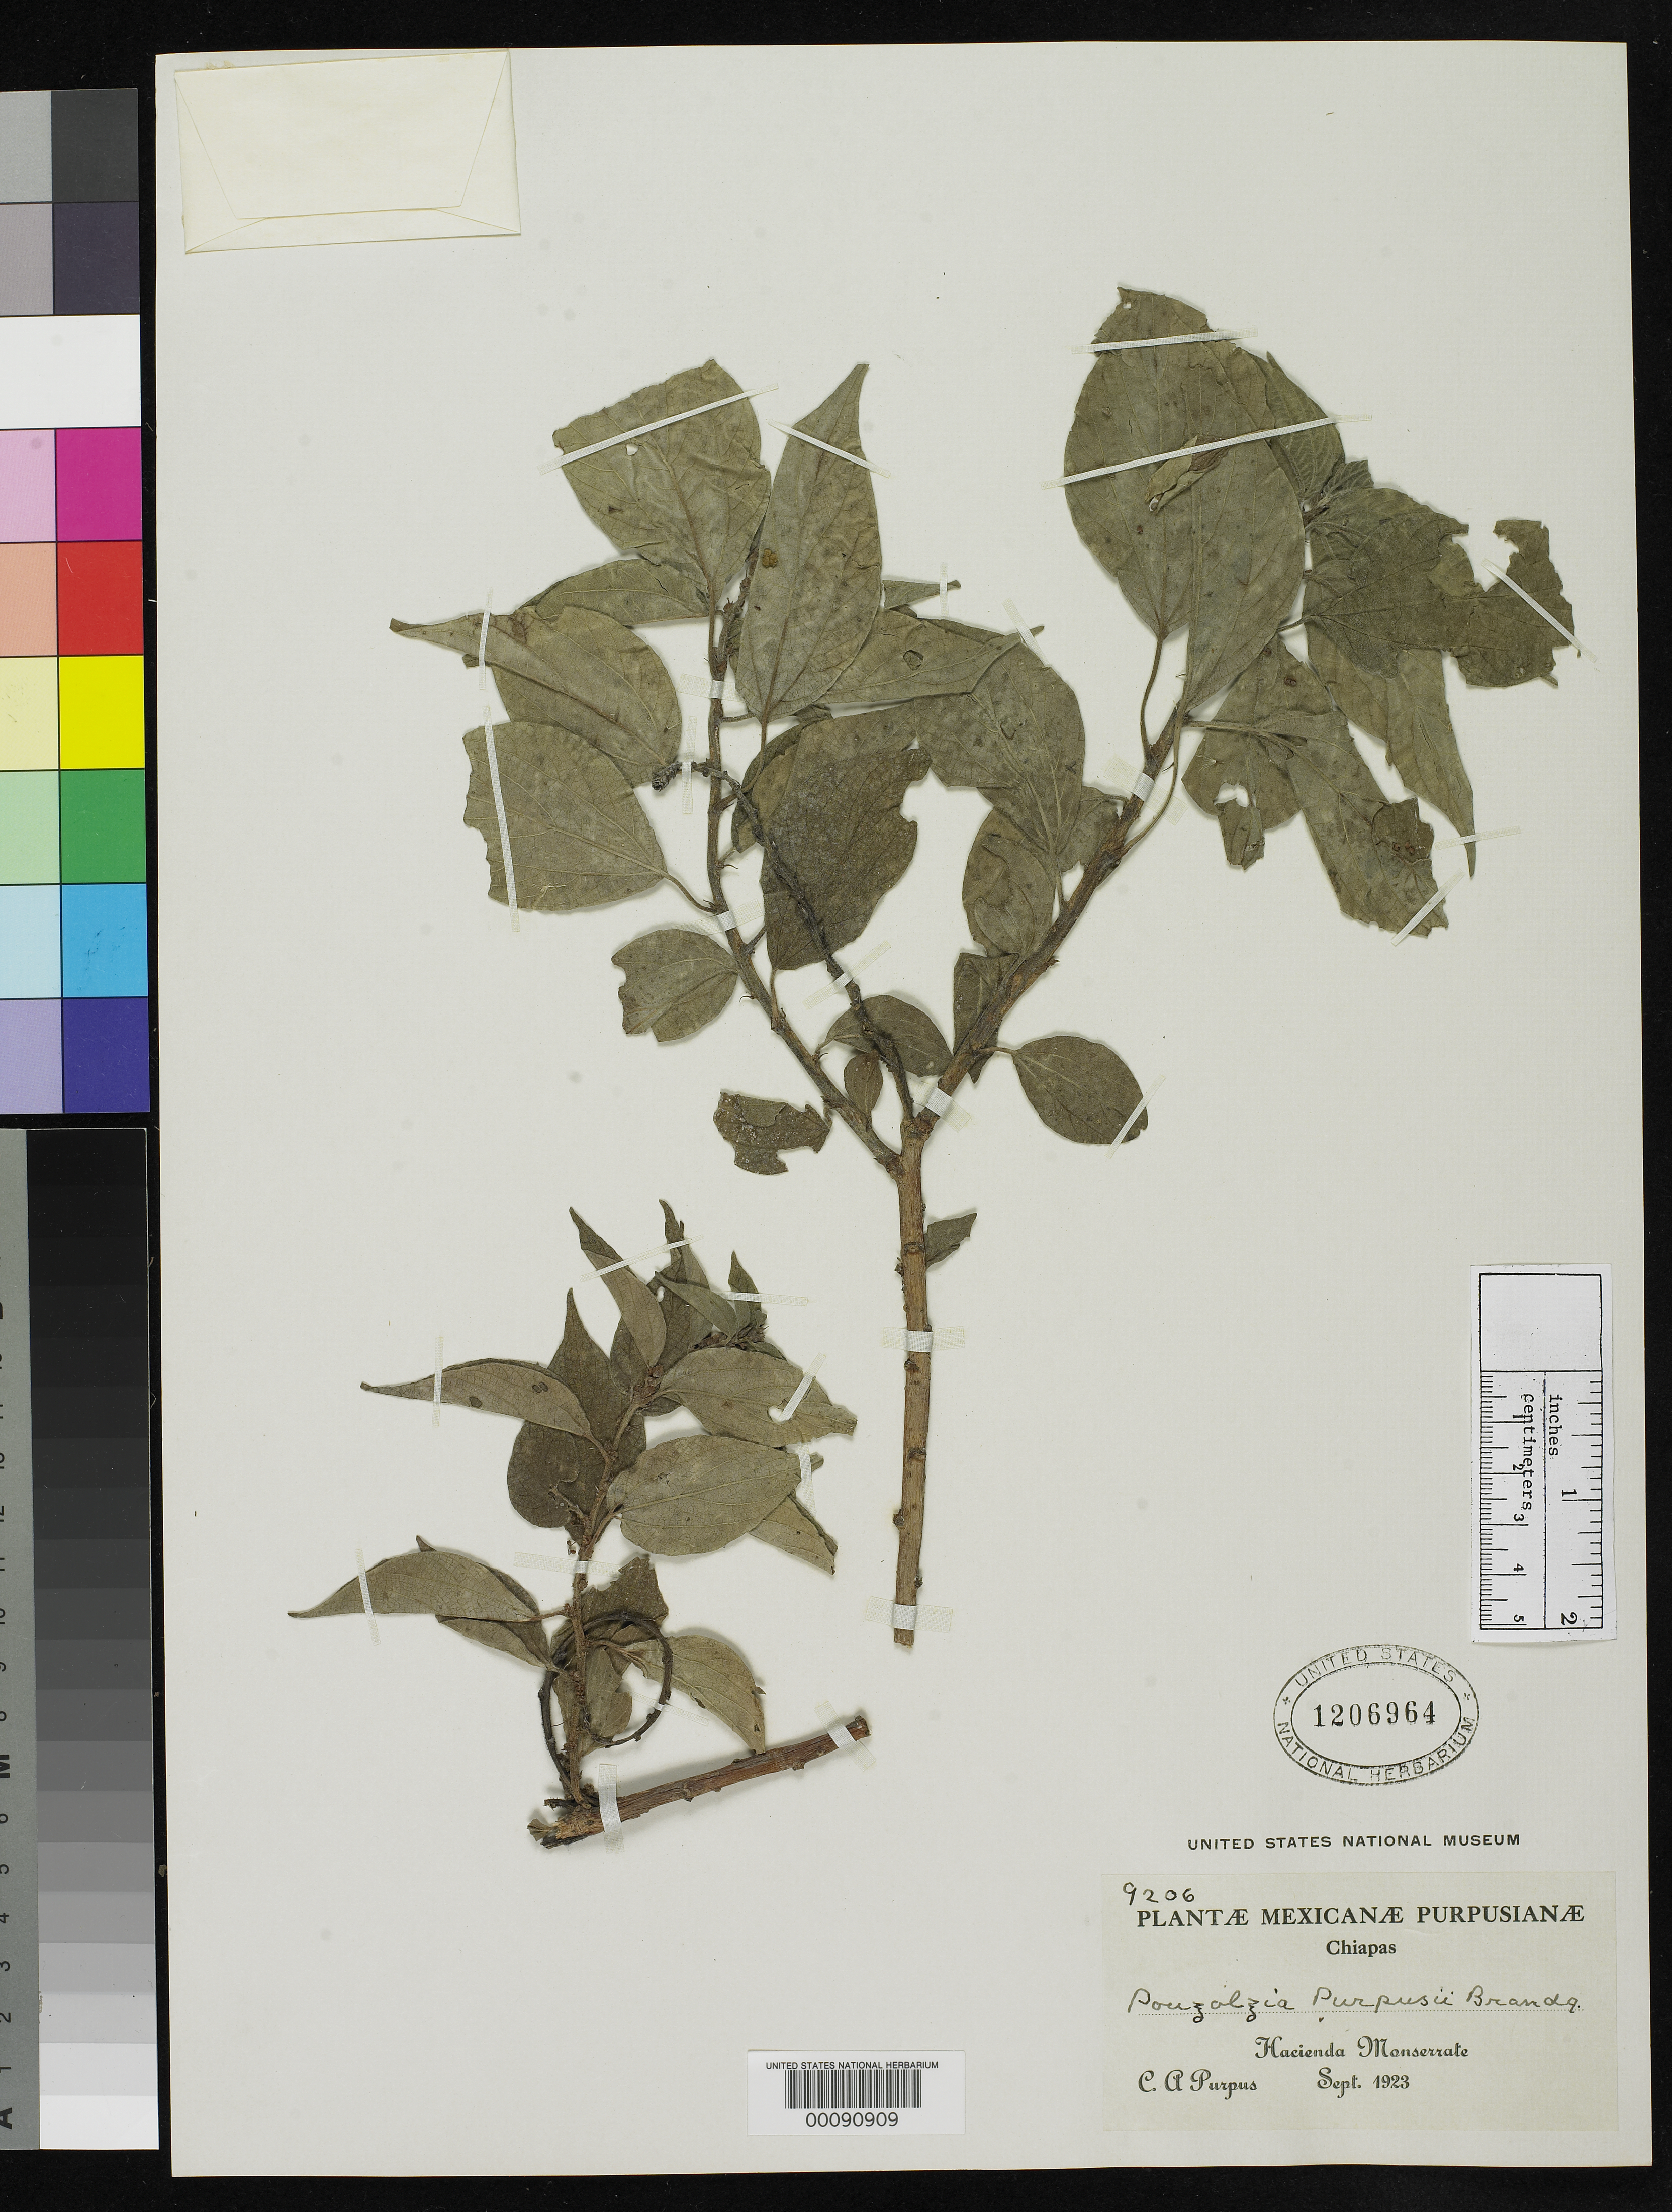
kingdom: Plantae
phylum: Tracheophyta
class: Magnoliopsida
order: Rosales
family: Urticaceae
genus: Pouzolzia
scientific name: Pouzolzia purpusii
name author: Brandegee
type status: Isotype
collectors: C. A. Purpus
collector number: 9206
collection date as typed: Sep 1923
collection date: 1923-09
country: Mexico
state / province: Chiapas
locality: Near Hacienda Monserrate.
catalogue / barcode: US 1206964